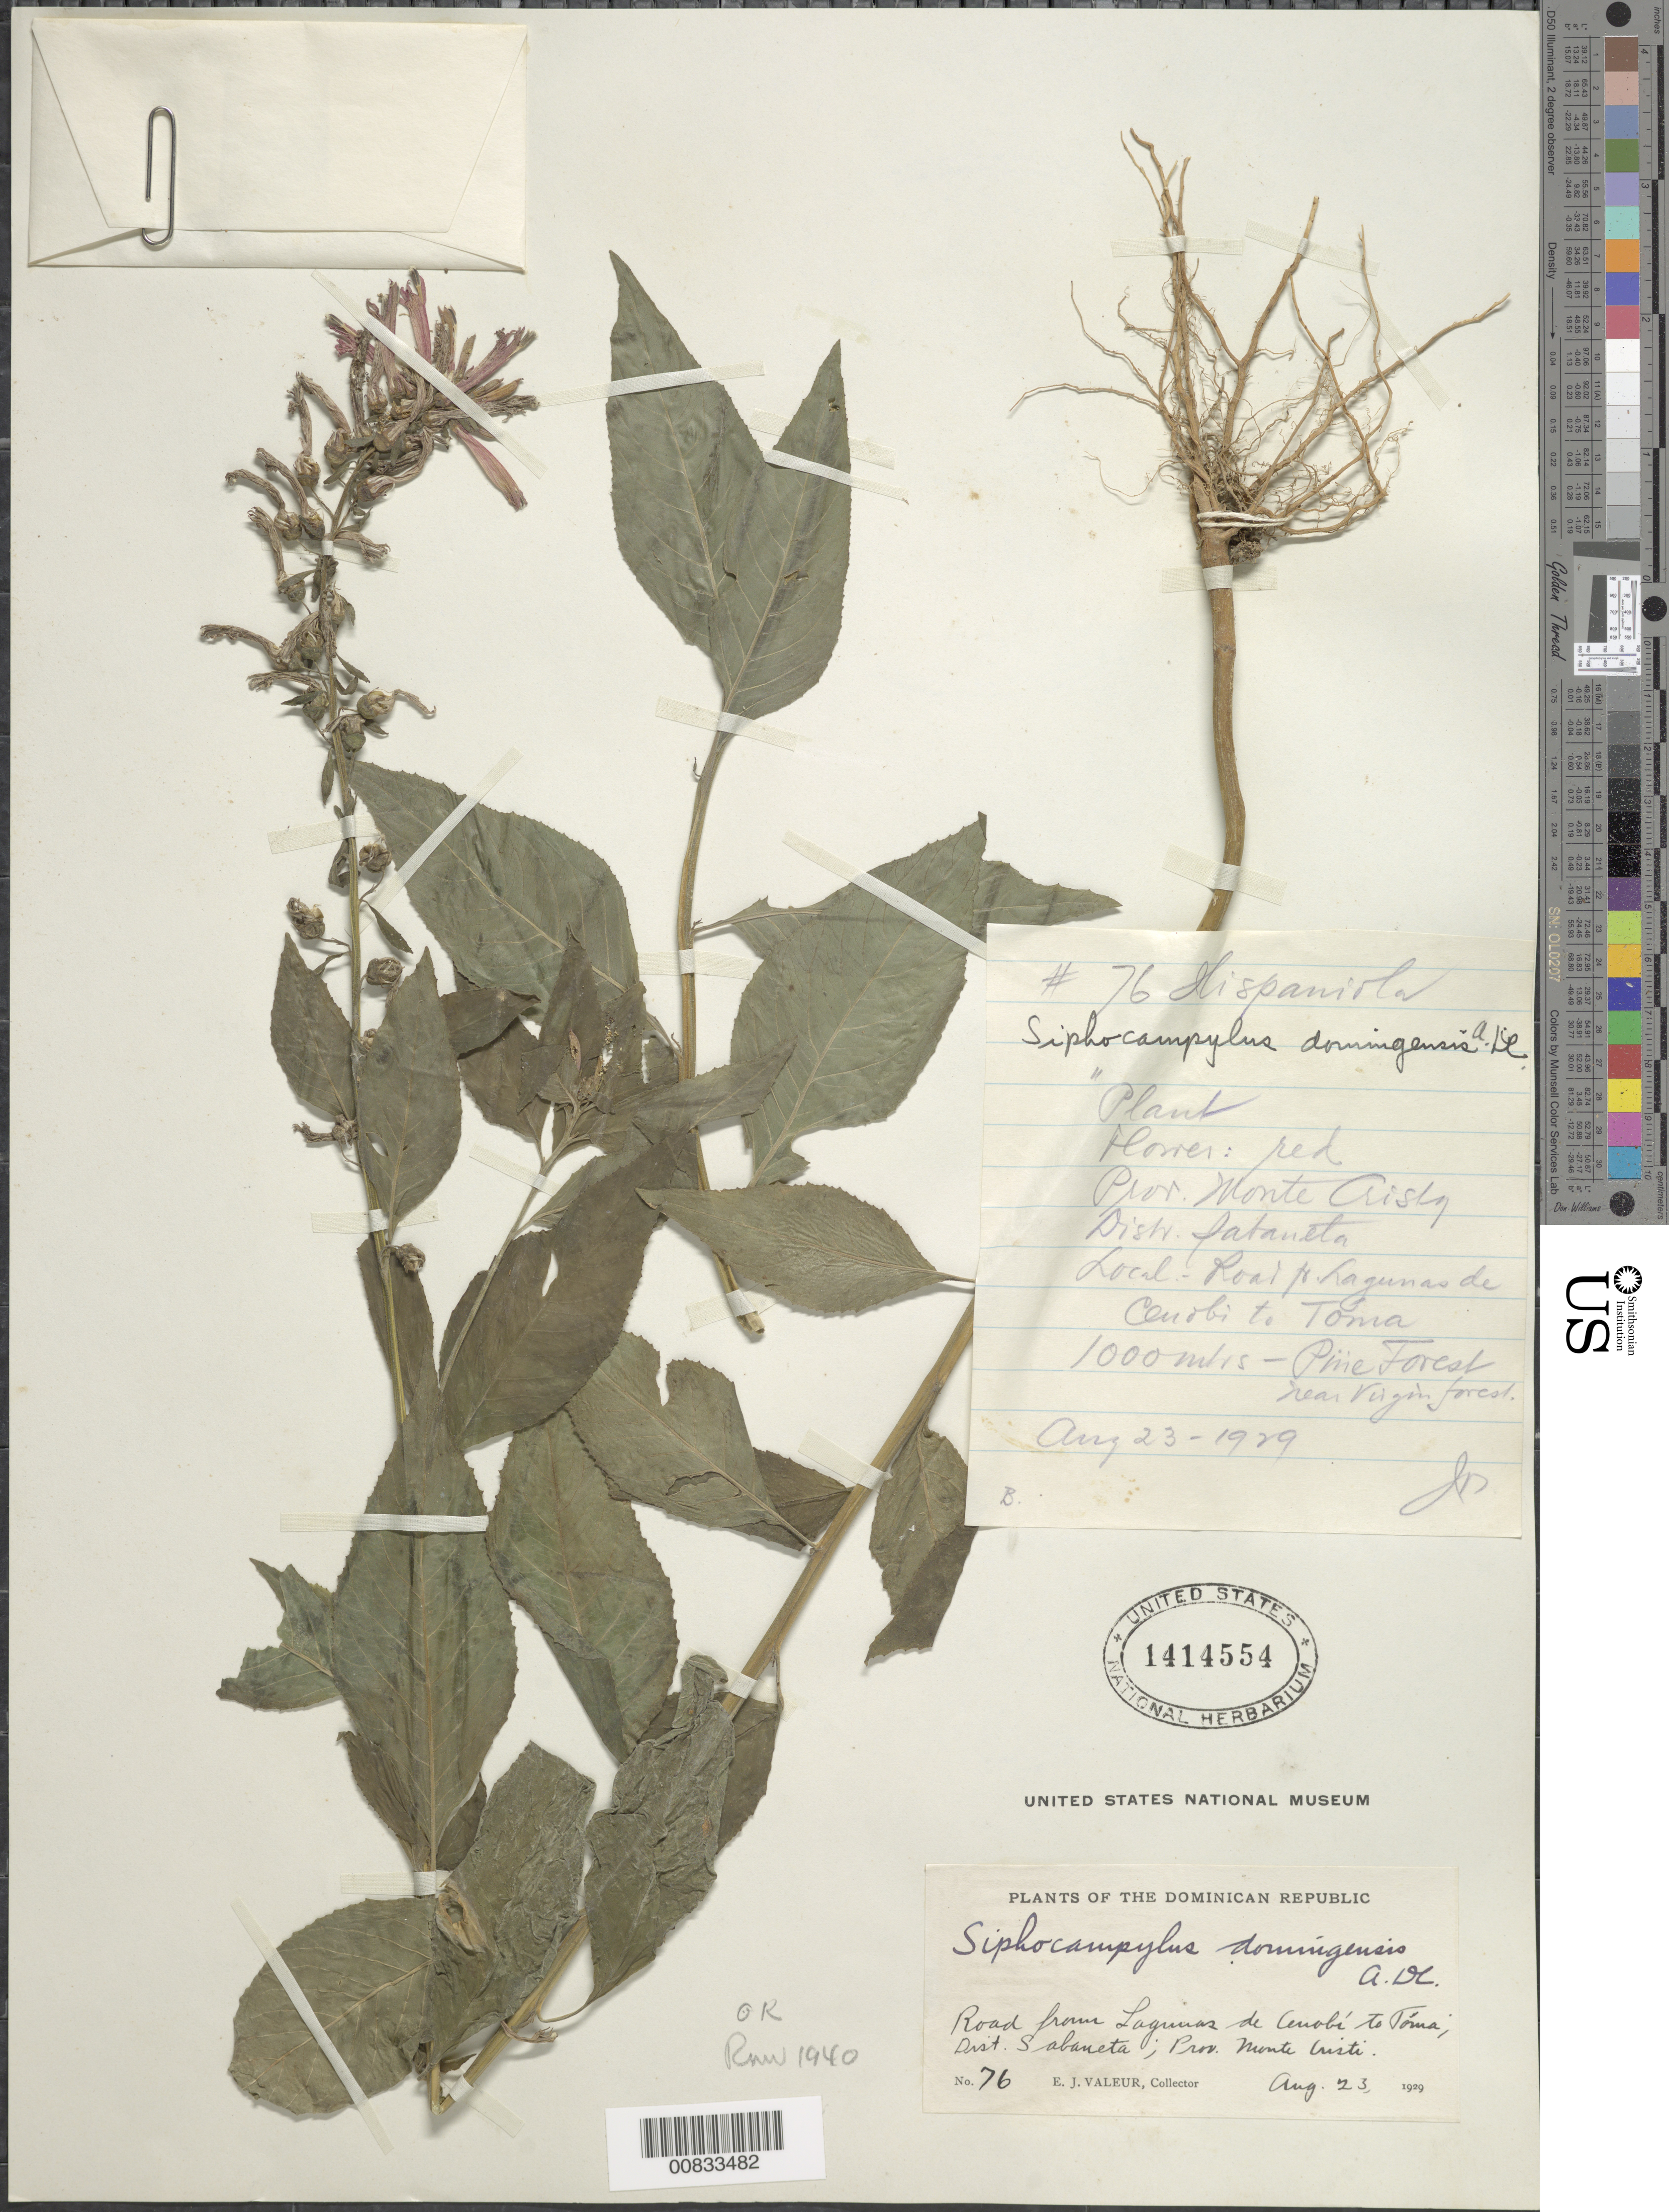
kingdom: Plantae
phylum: Tracheophyta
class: Magnoliopsida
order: Asterales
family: Campanulaceae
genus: Siphocampylus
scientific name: Siphocampylus domingensis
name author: A. DC.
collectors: E. Valeur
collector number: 76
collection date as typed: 23 Aug 1929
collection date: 1929-08-23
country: Dominican Republic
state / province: Monte Cristi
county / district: Sabaneta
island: Hispaniola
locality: Road from Lagunas de Cenobí to Tóma,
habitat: Pine forest near virgin forest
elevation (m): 1000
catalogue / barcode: US 1414554